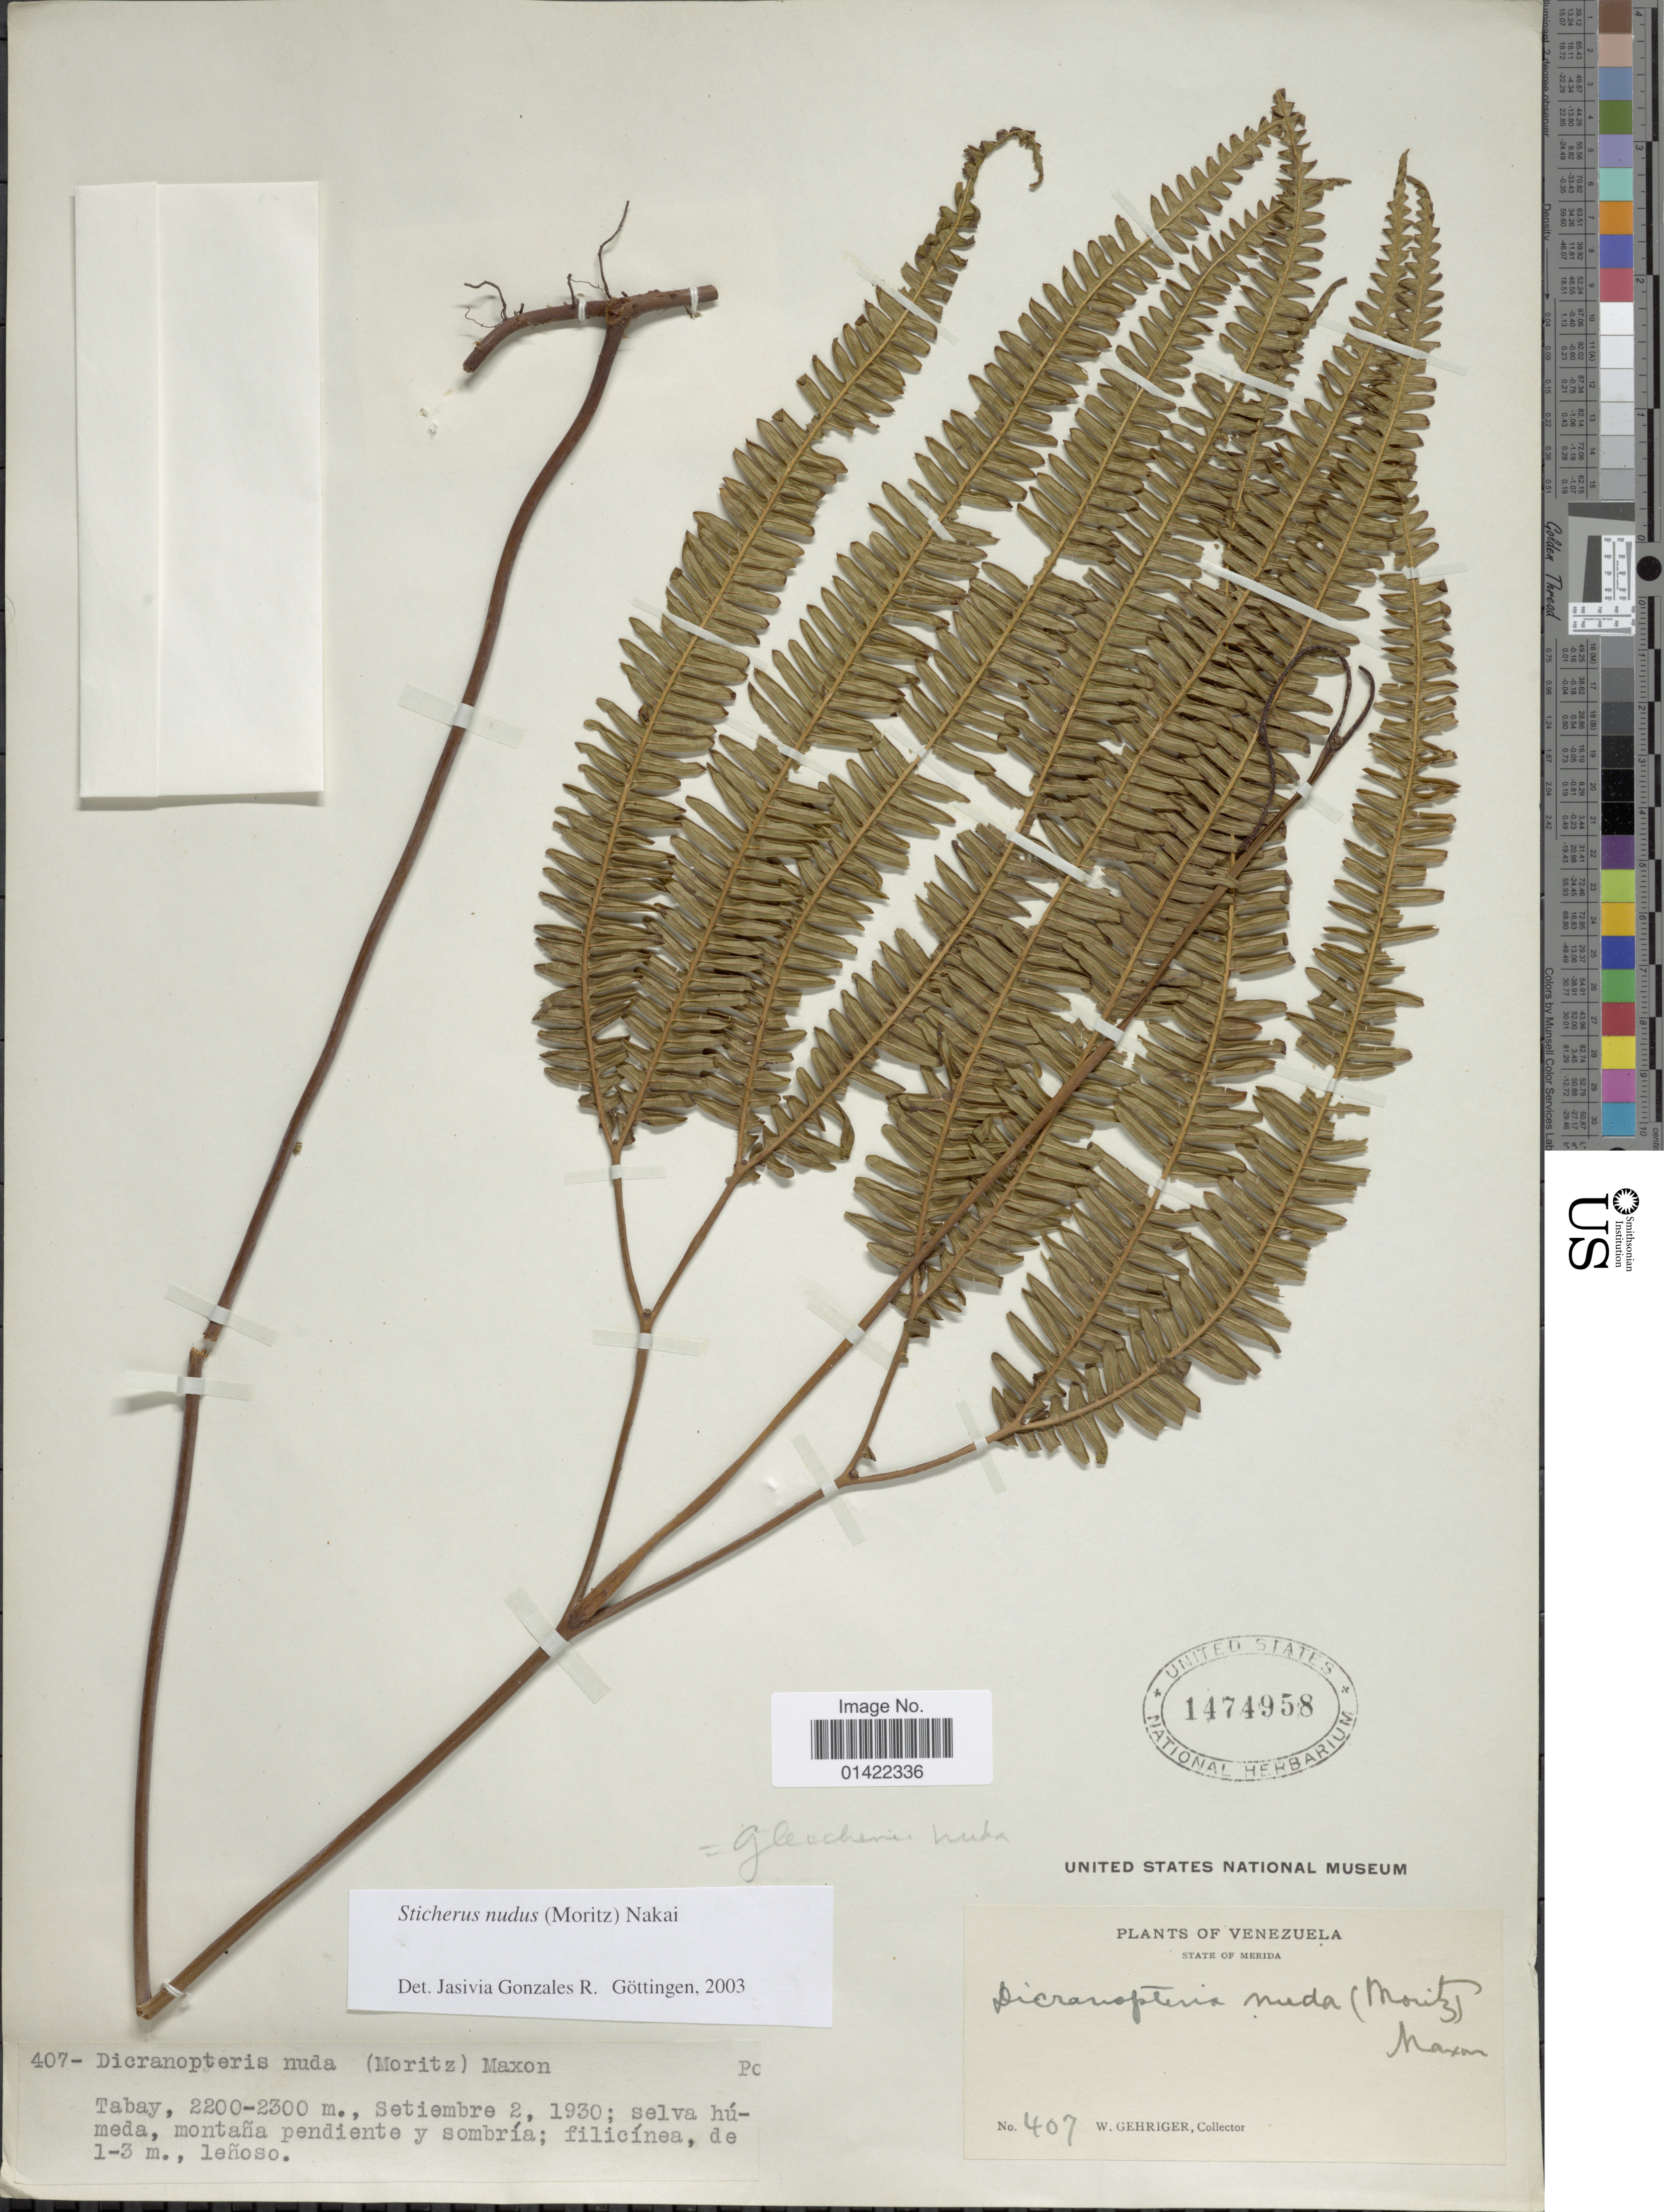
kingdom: Plantae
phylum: Tracheophyta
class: Polypodiopsida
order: Gleicheniales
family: Gleicheniaceae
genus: Sticherus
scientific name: Sticherus nudus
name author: (Moritz ex Reichardt) Nakai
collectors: W. Gehriger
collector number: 407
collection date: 1930-09-02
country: Venezuela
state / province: Mérida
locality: Tabay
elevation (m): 2200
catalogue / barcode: US 1474958